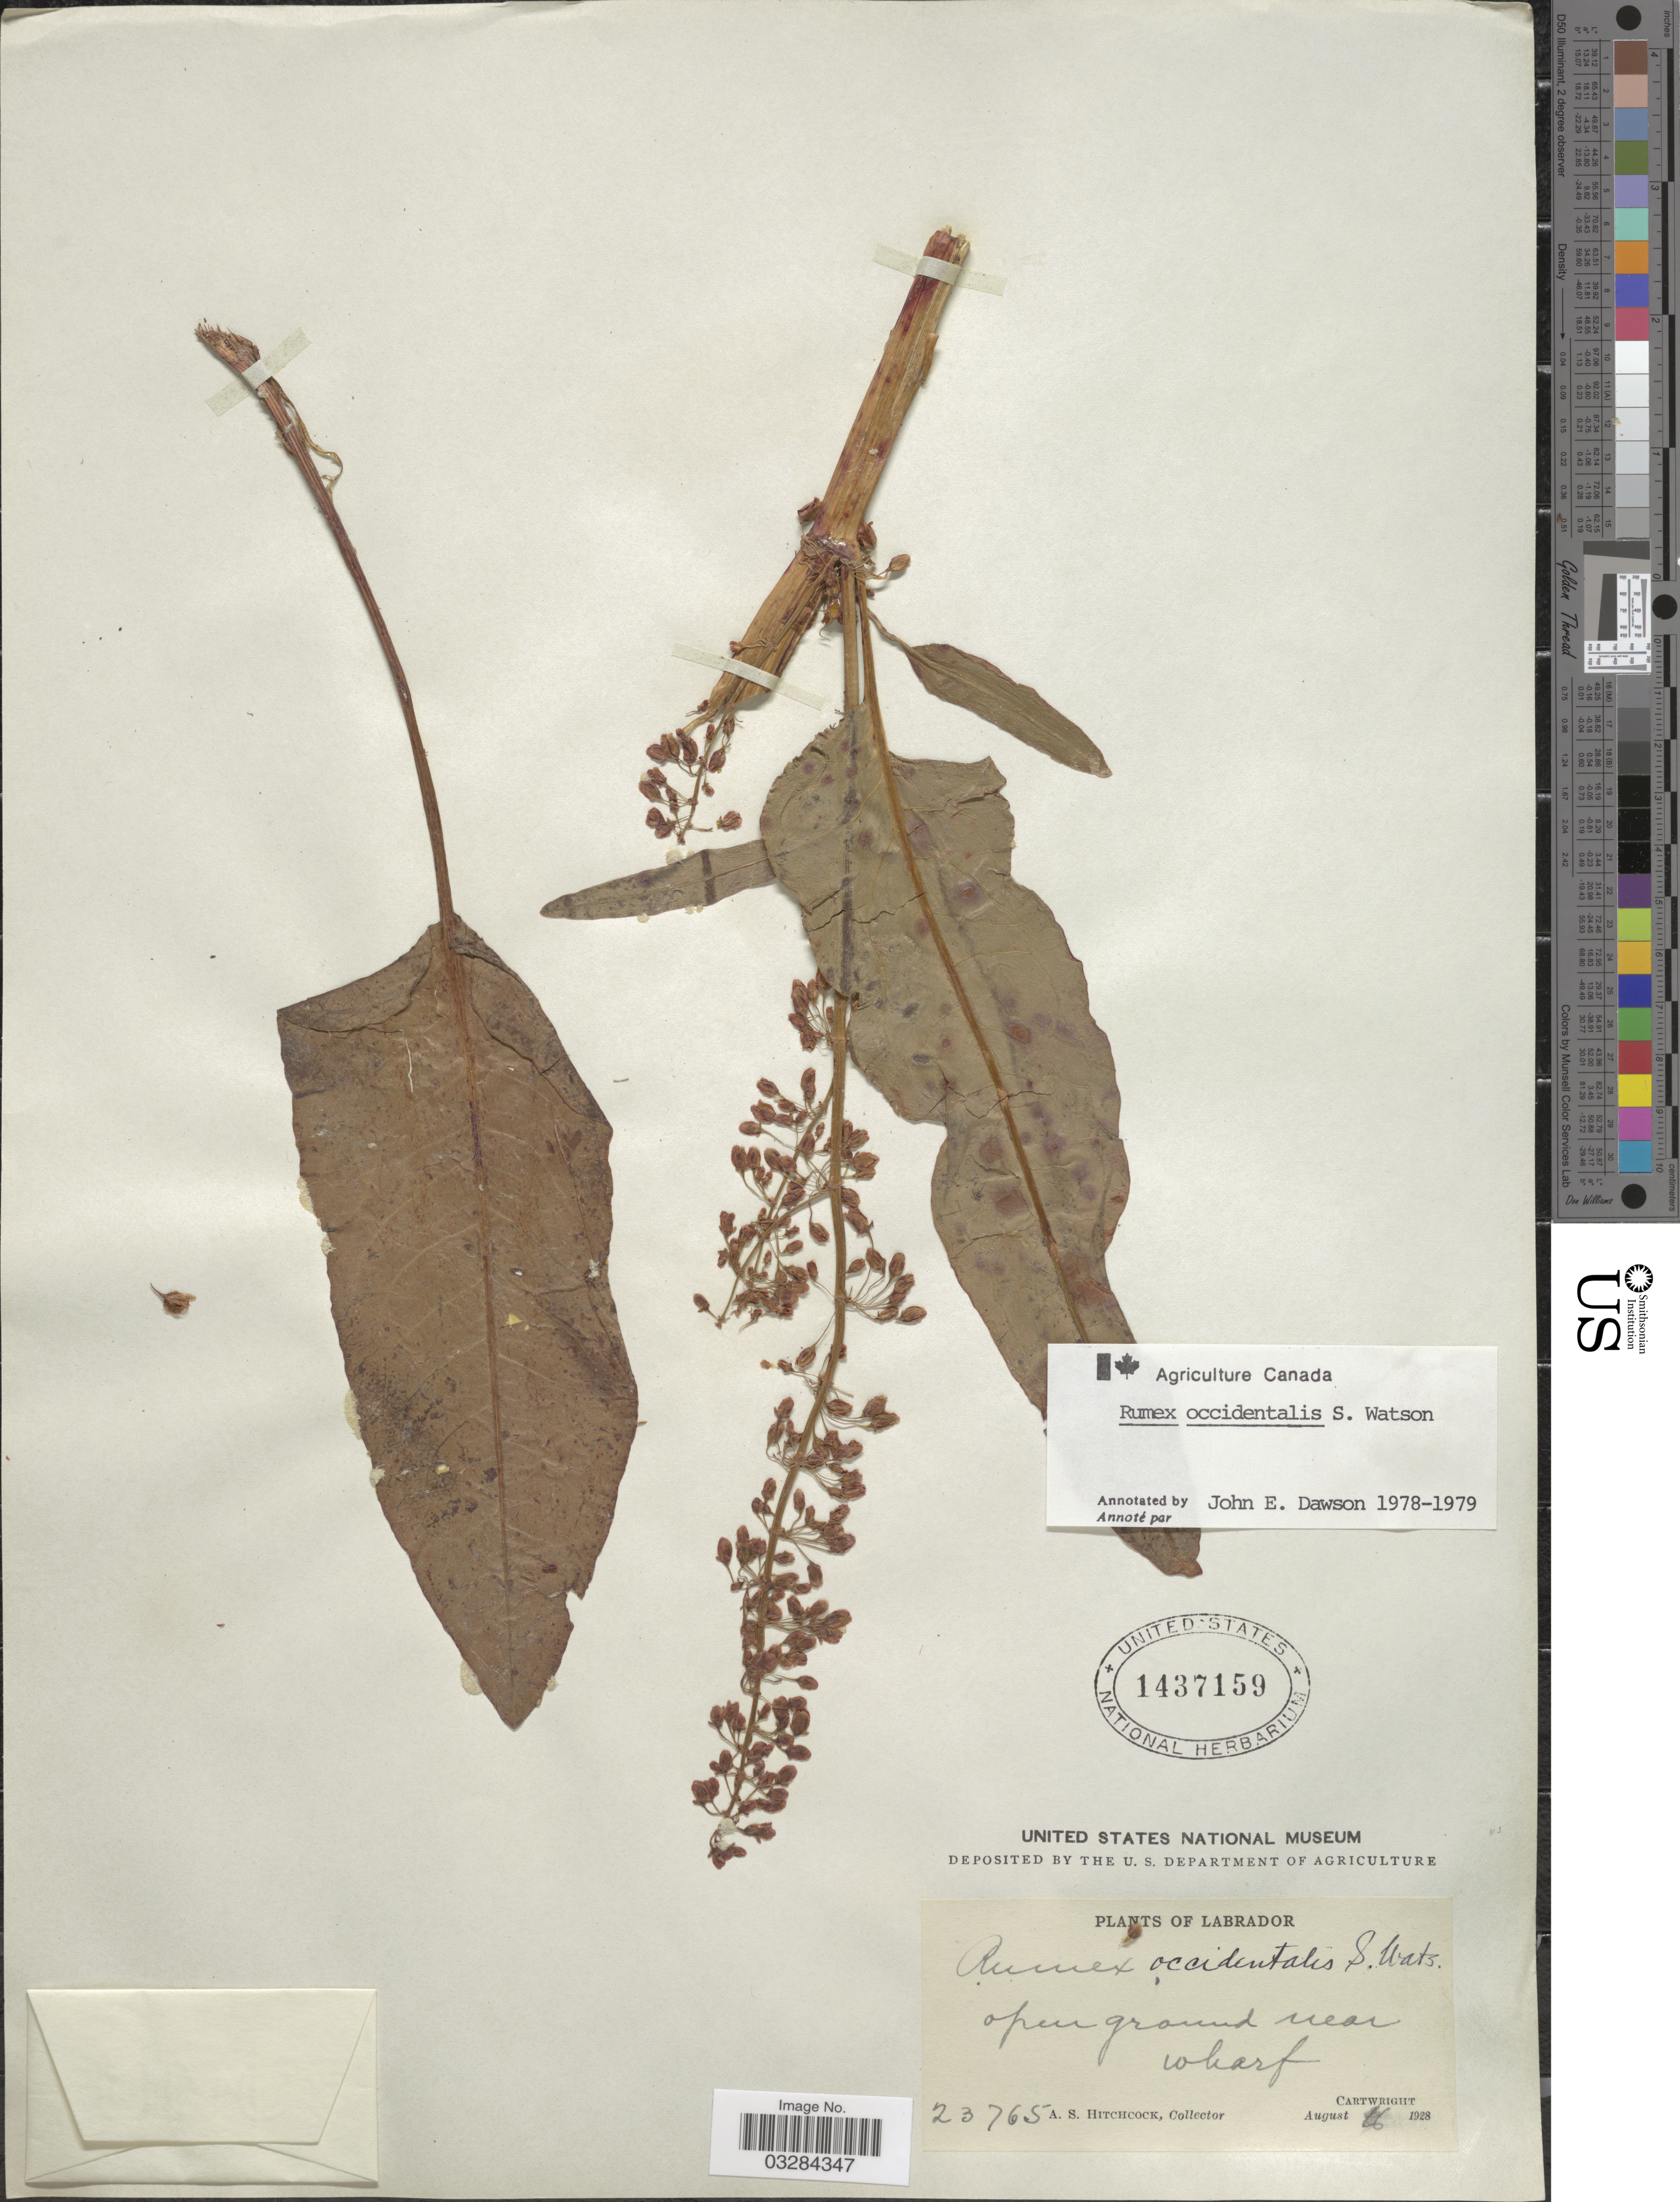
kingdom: Plantae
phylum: Tracheophyta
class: Magnoliopsida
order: Caryophyllales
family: Polygonaceae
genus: Rumex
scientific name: Rumex occidentalis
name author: S. Watson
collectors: A. S. Hitchcock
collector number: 23765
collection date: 1928-08-16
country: Canada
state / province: Newfoundland and Labrador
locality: Labrador. Open ground near wharf. Cartwright.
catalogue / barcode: US 1437159